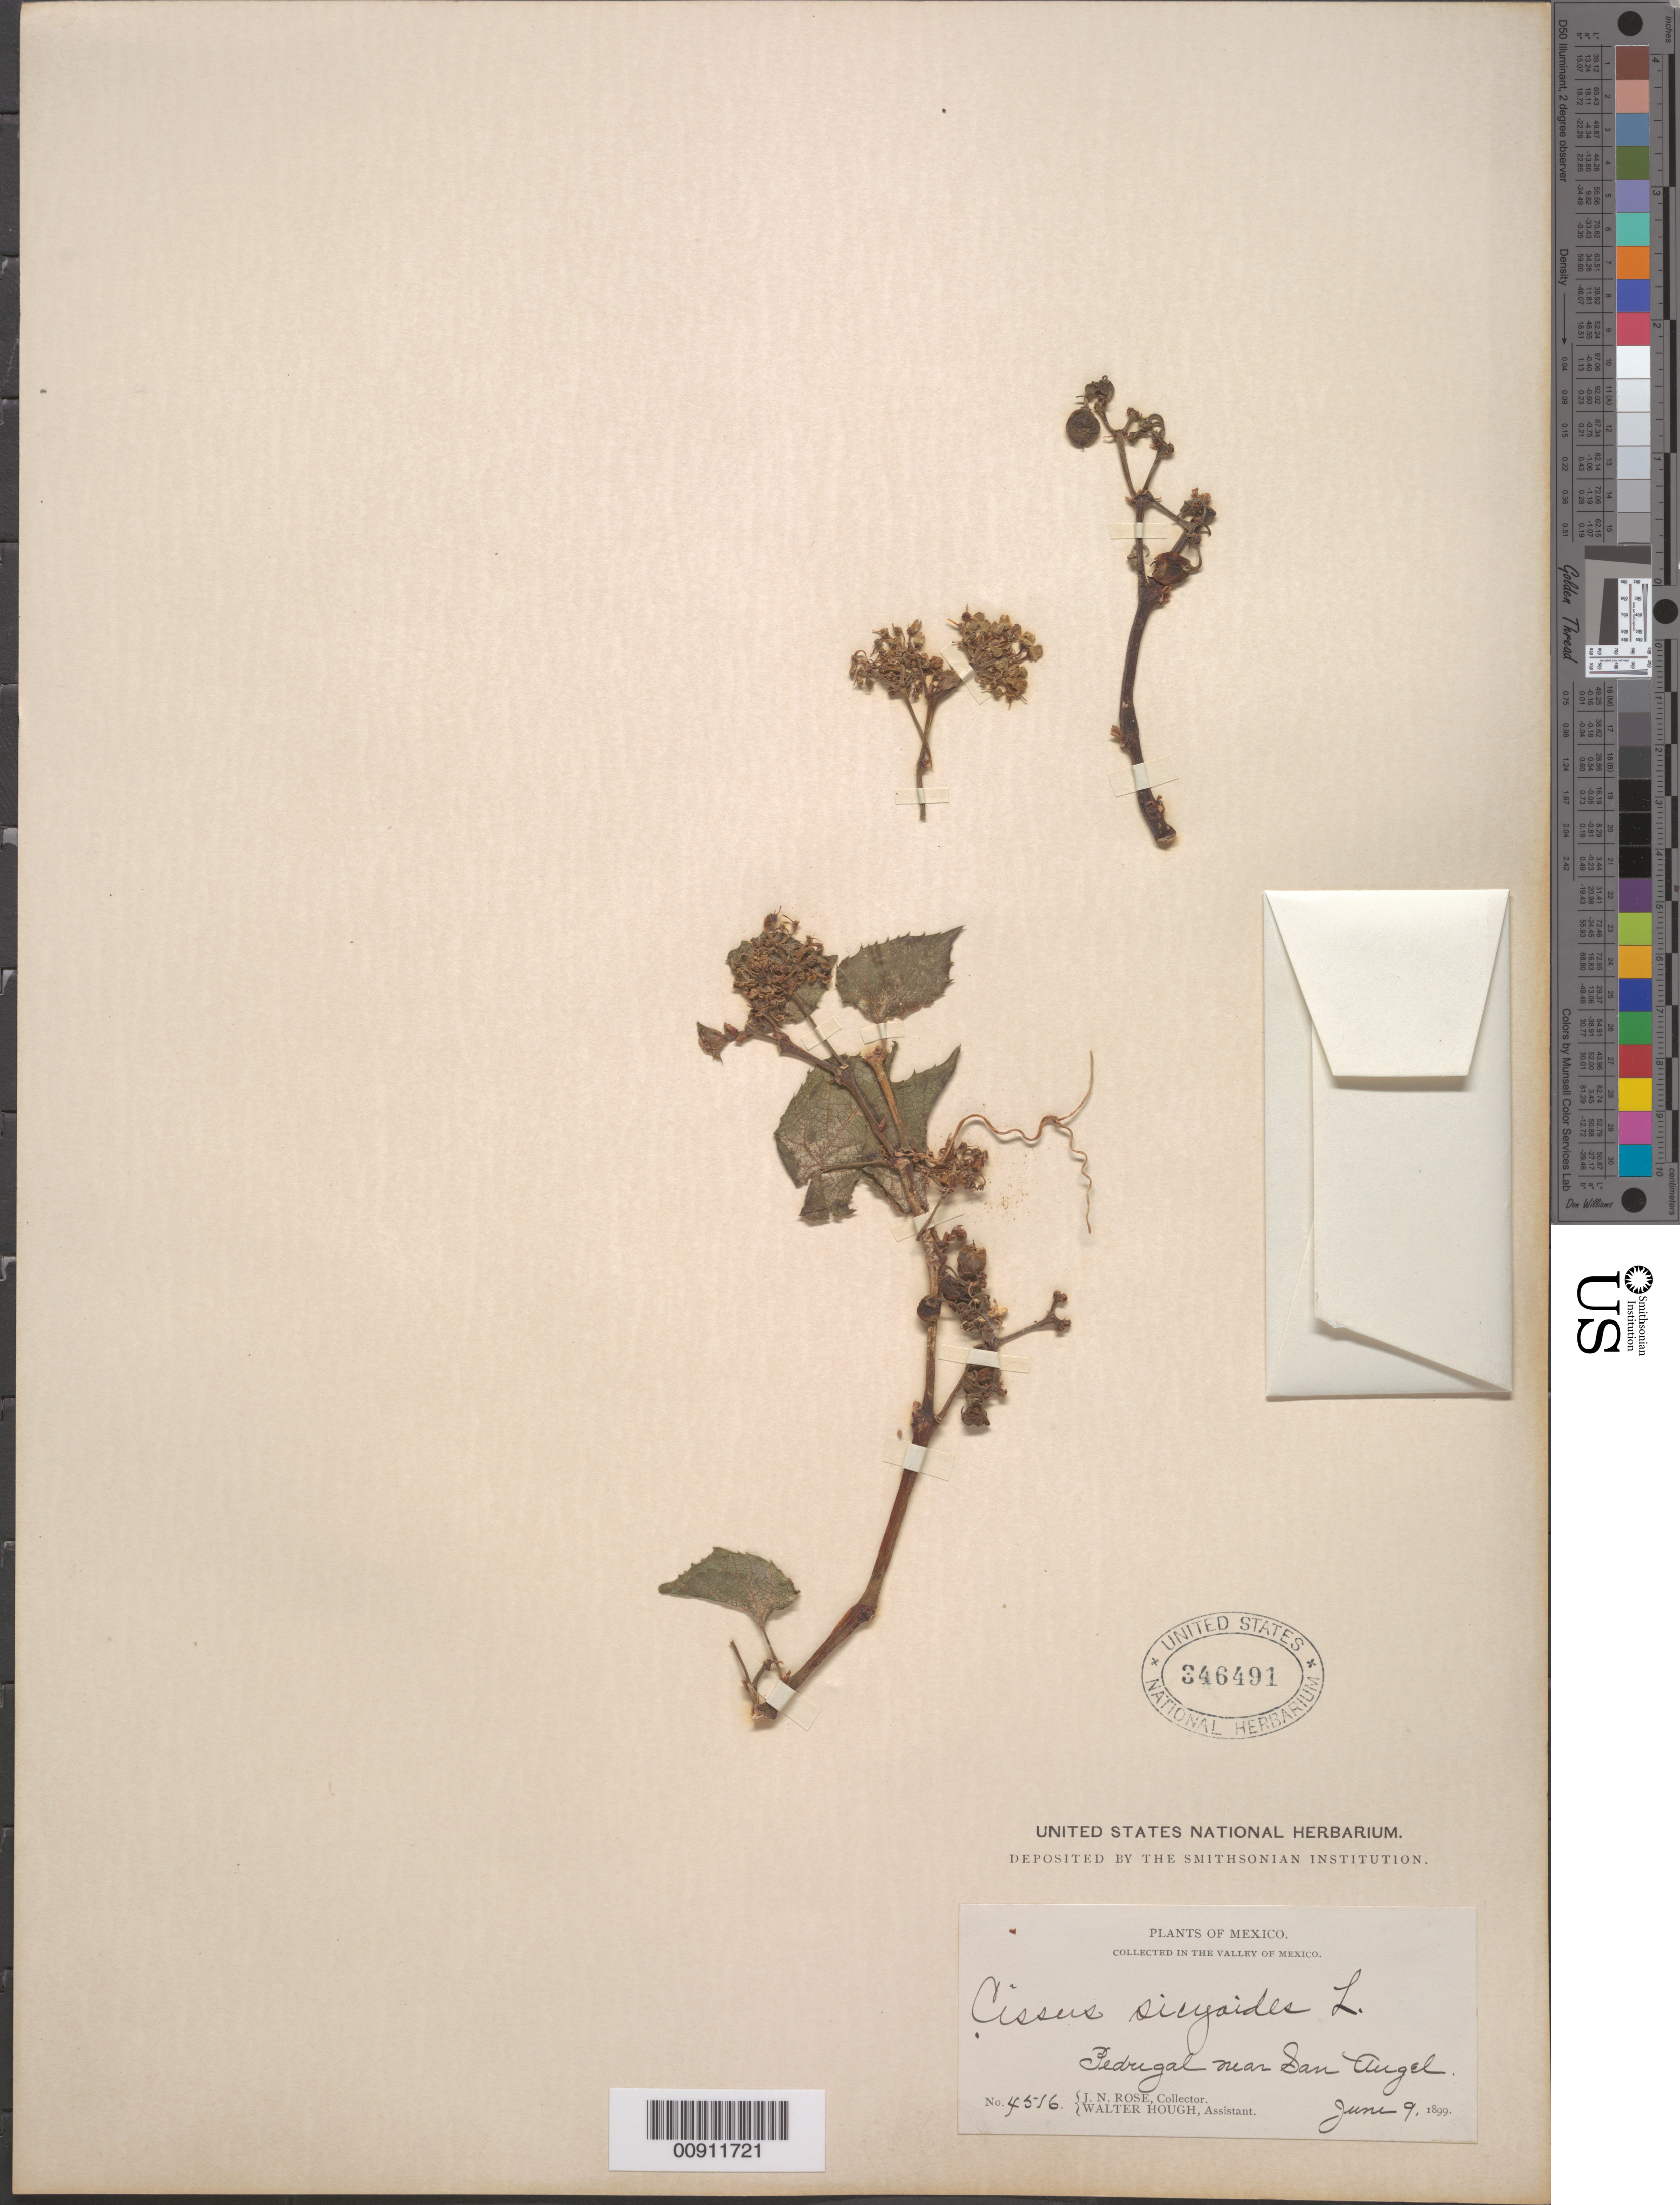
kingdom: Plantae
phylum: Tracheophyta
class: Magnoliopsida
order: Vitales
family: Vitaceae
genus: Cissus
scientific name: Cissus verticillata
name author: (L.) Nicolson & C.E. Jarvis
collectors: J. N. Rose & W. Hough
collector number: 4516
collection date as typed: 09 Jun 1899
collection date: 1899-06-09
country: Mexico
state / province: Distrito Federal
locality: Pedregal near San Angel. Valley of Mexico.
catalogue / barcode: US 346491